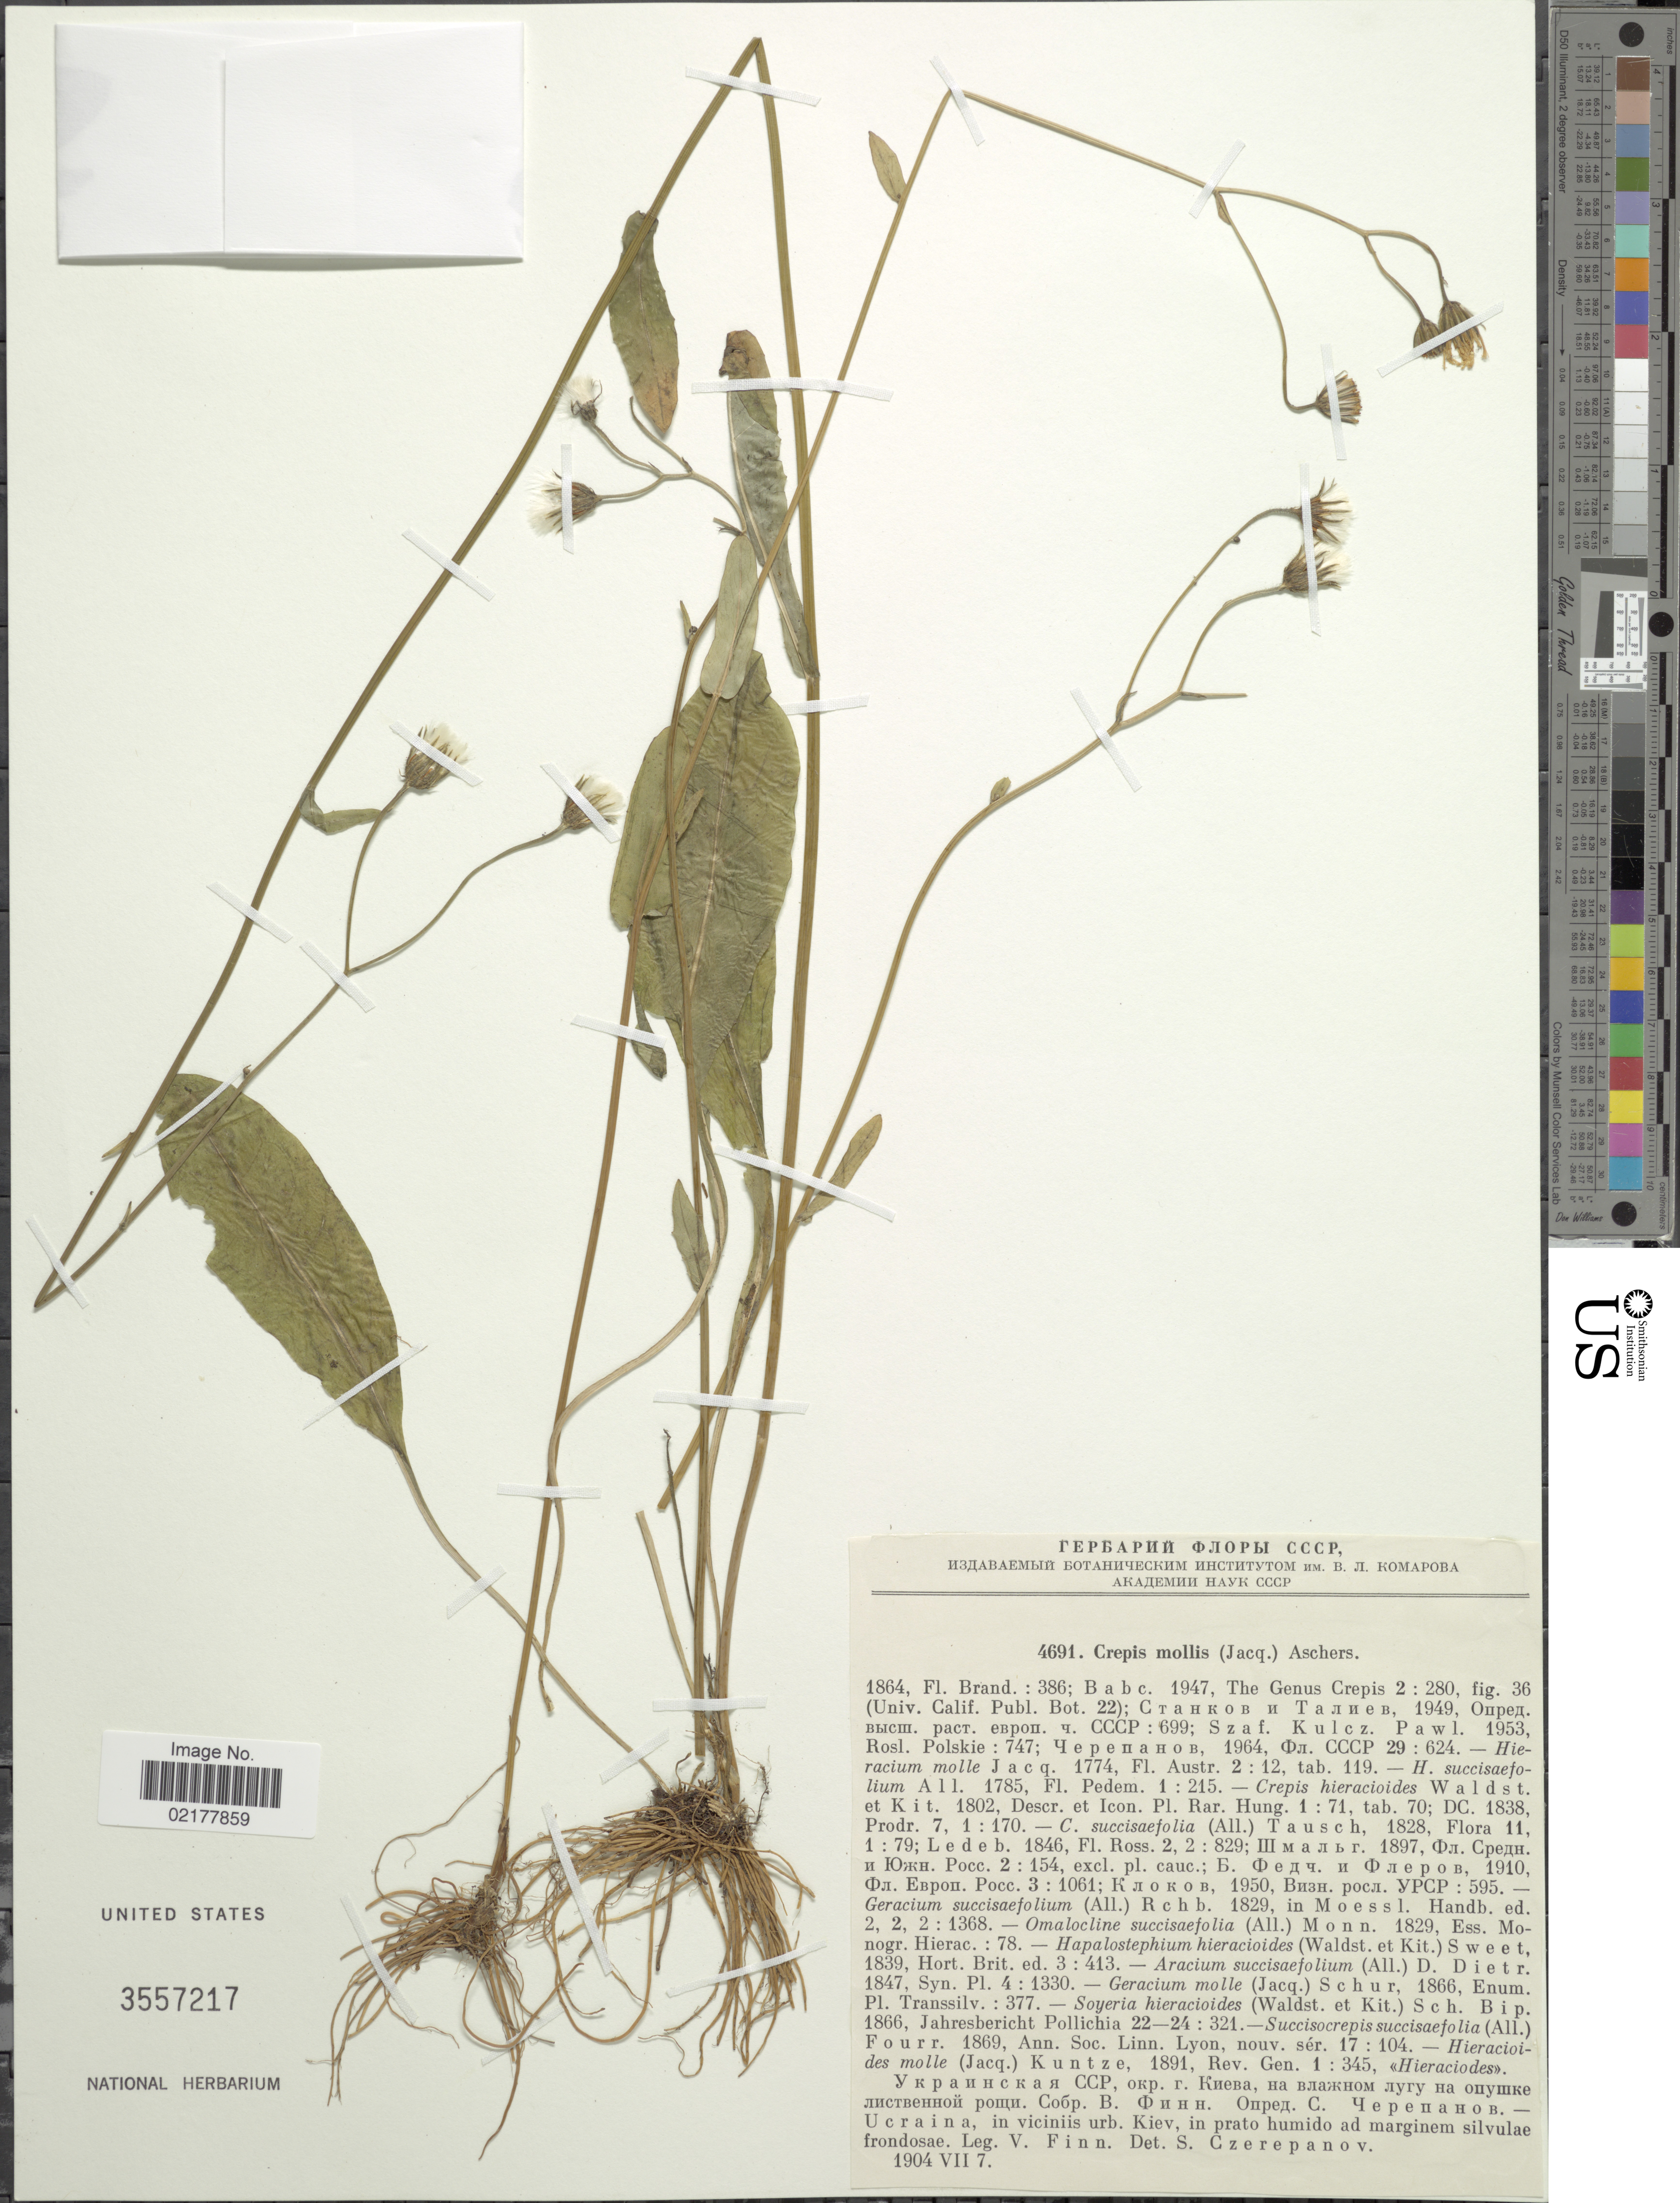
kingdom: Plantae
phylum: Tracheophyta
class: Magnoliopsida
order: Asterales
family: Asteraceae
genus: Crepis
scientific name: Crepis mollis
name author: (Jacq.) Asch.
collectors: V. Finn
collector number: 4691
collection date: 1904-07-07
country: Ukraine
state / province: Kiev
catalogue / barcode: US 3557217